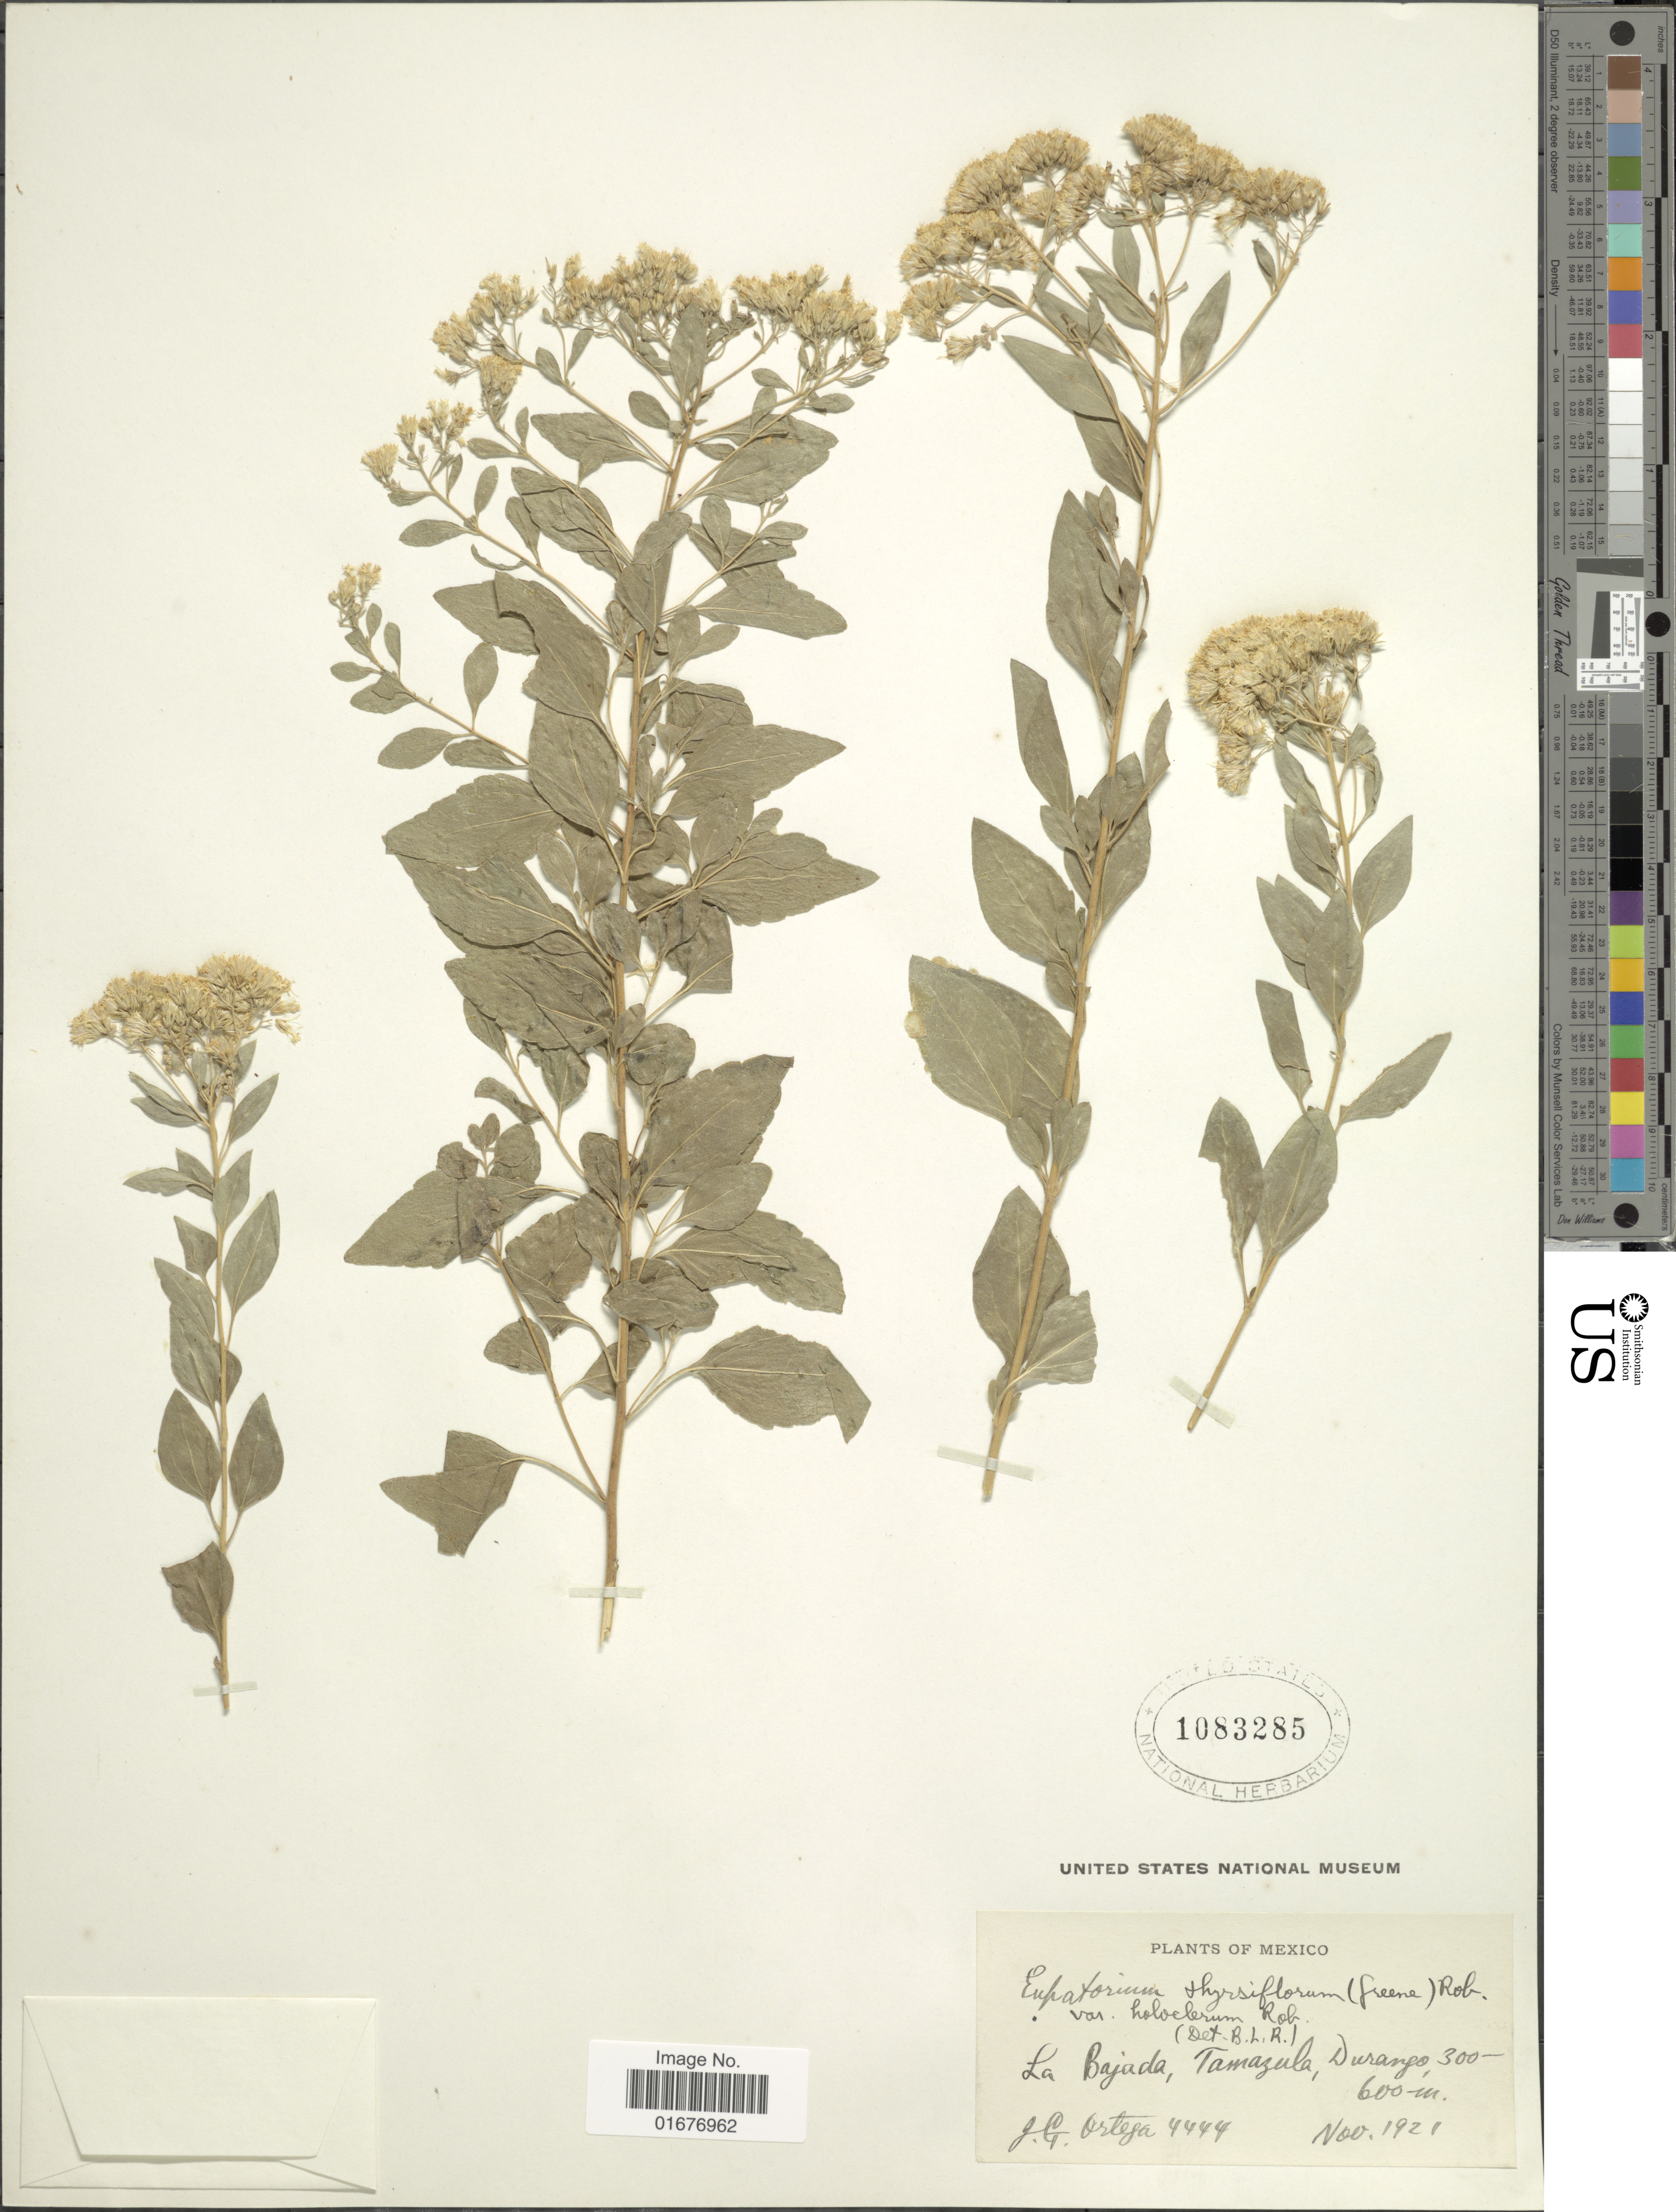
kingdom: Plantae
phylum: Tracheophyta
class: Magnoliopsida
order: Asterales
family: Asteraceae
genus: Ageratina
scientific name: Ageratina thyrsiflora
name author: (Greene) R.M. King & H. Rob.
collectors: J. Ortega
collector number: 4444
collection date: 1921-11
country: Mexico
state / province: Durango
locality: La Bajada, Tamazula, Durango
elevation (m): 300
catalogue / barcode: US 1083285